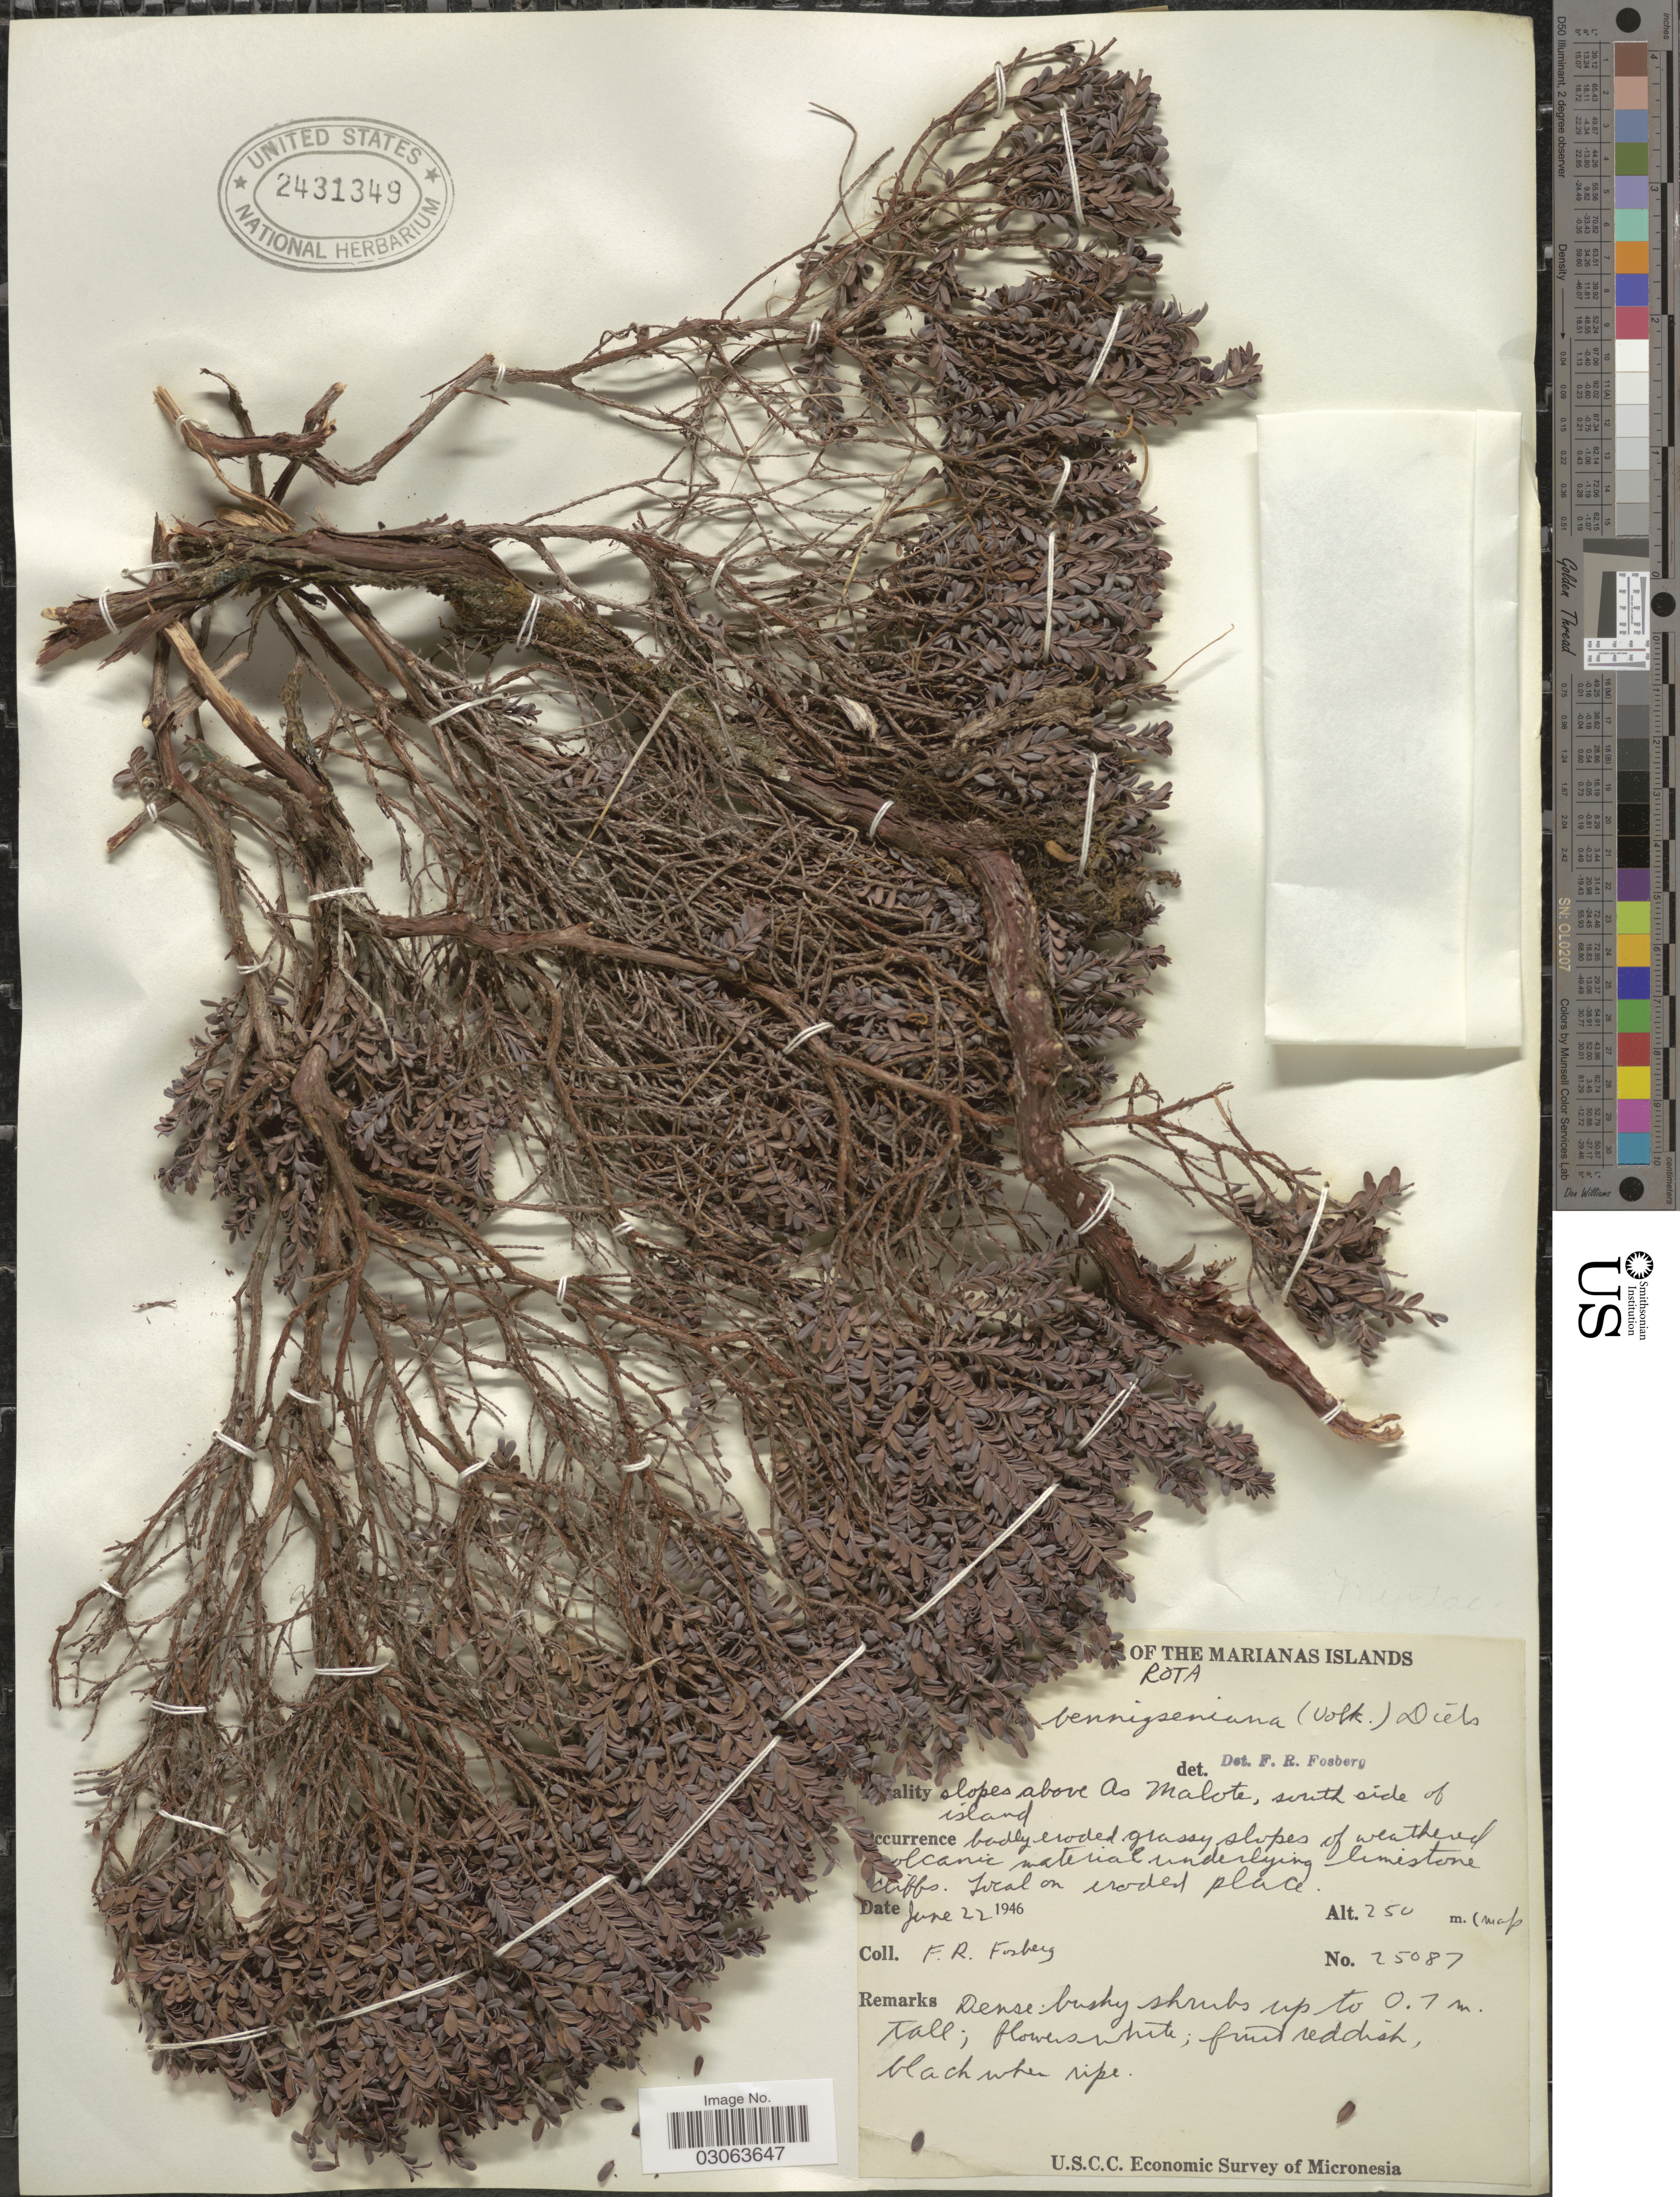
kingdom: Plantae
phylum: Tracheophyta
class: Magnoliopsida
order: Myrtales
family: Myrtaceae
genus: Myrtella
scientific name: Myrtella bennigseniana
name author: (Volkens) Diels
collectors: F. R. Fosberg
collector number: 25087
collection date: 1946-06-22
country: Northern Mariana Islands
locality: The Marianas Islands, Rota, slopes above As Malote, south side of island.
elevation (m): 250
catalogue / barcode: US 2431349